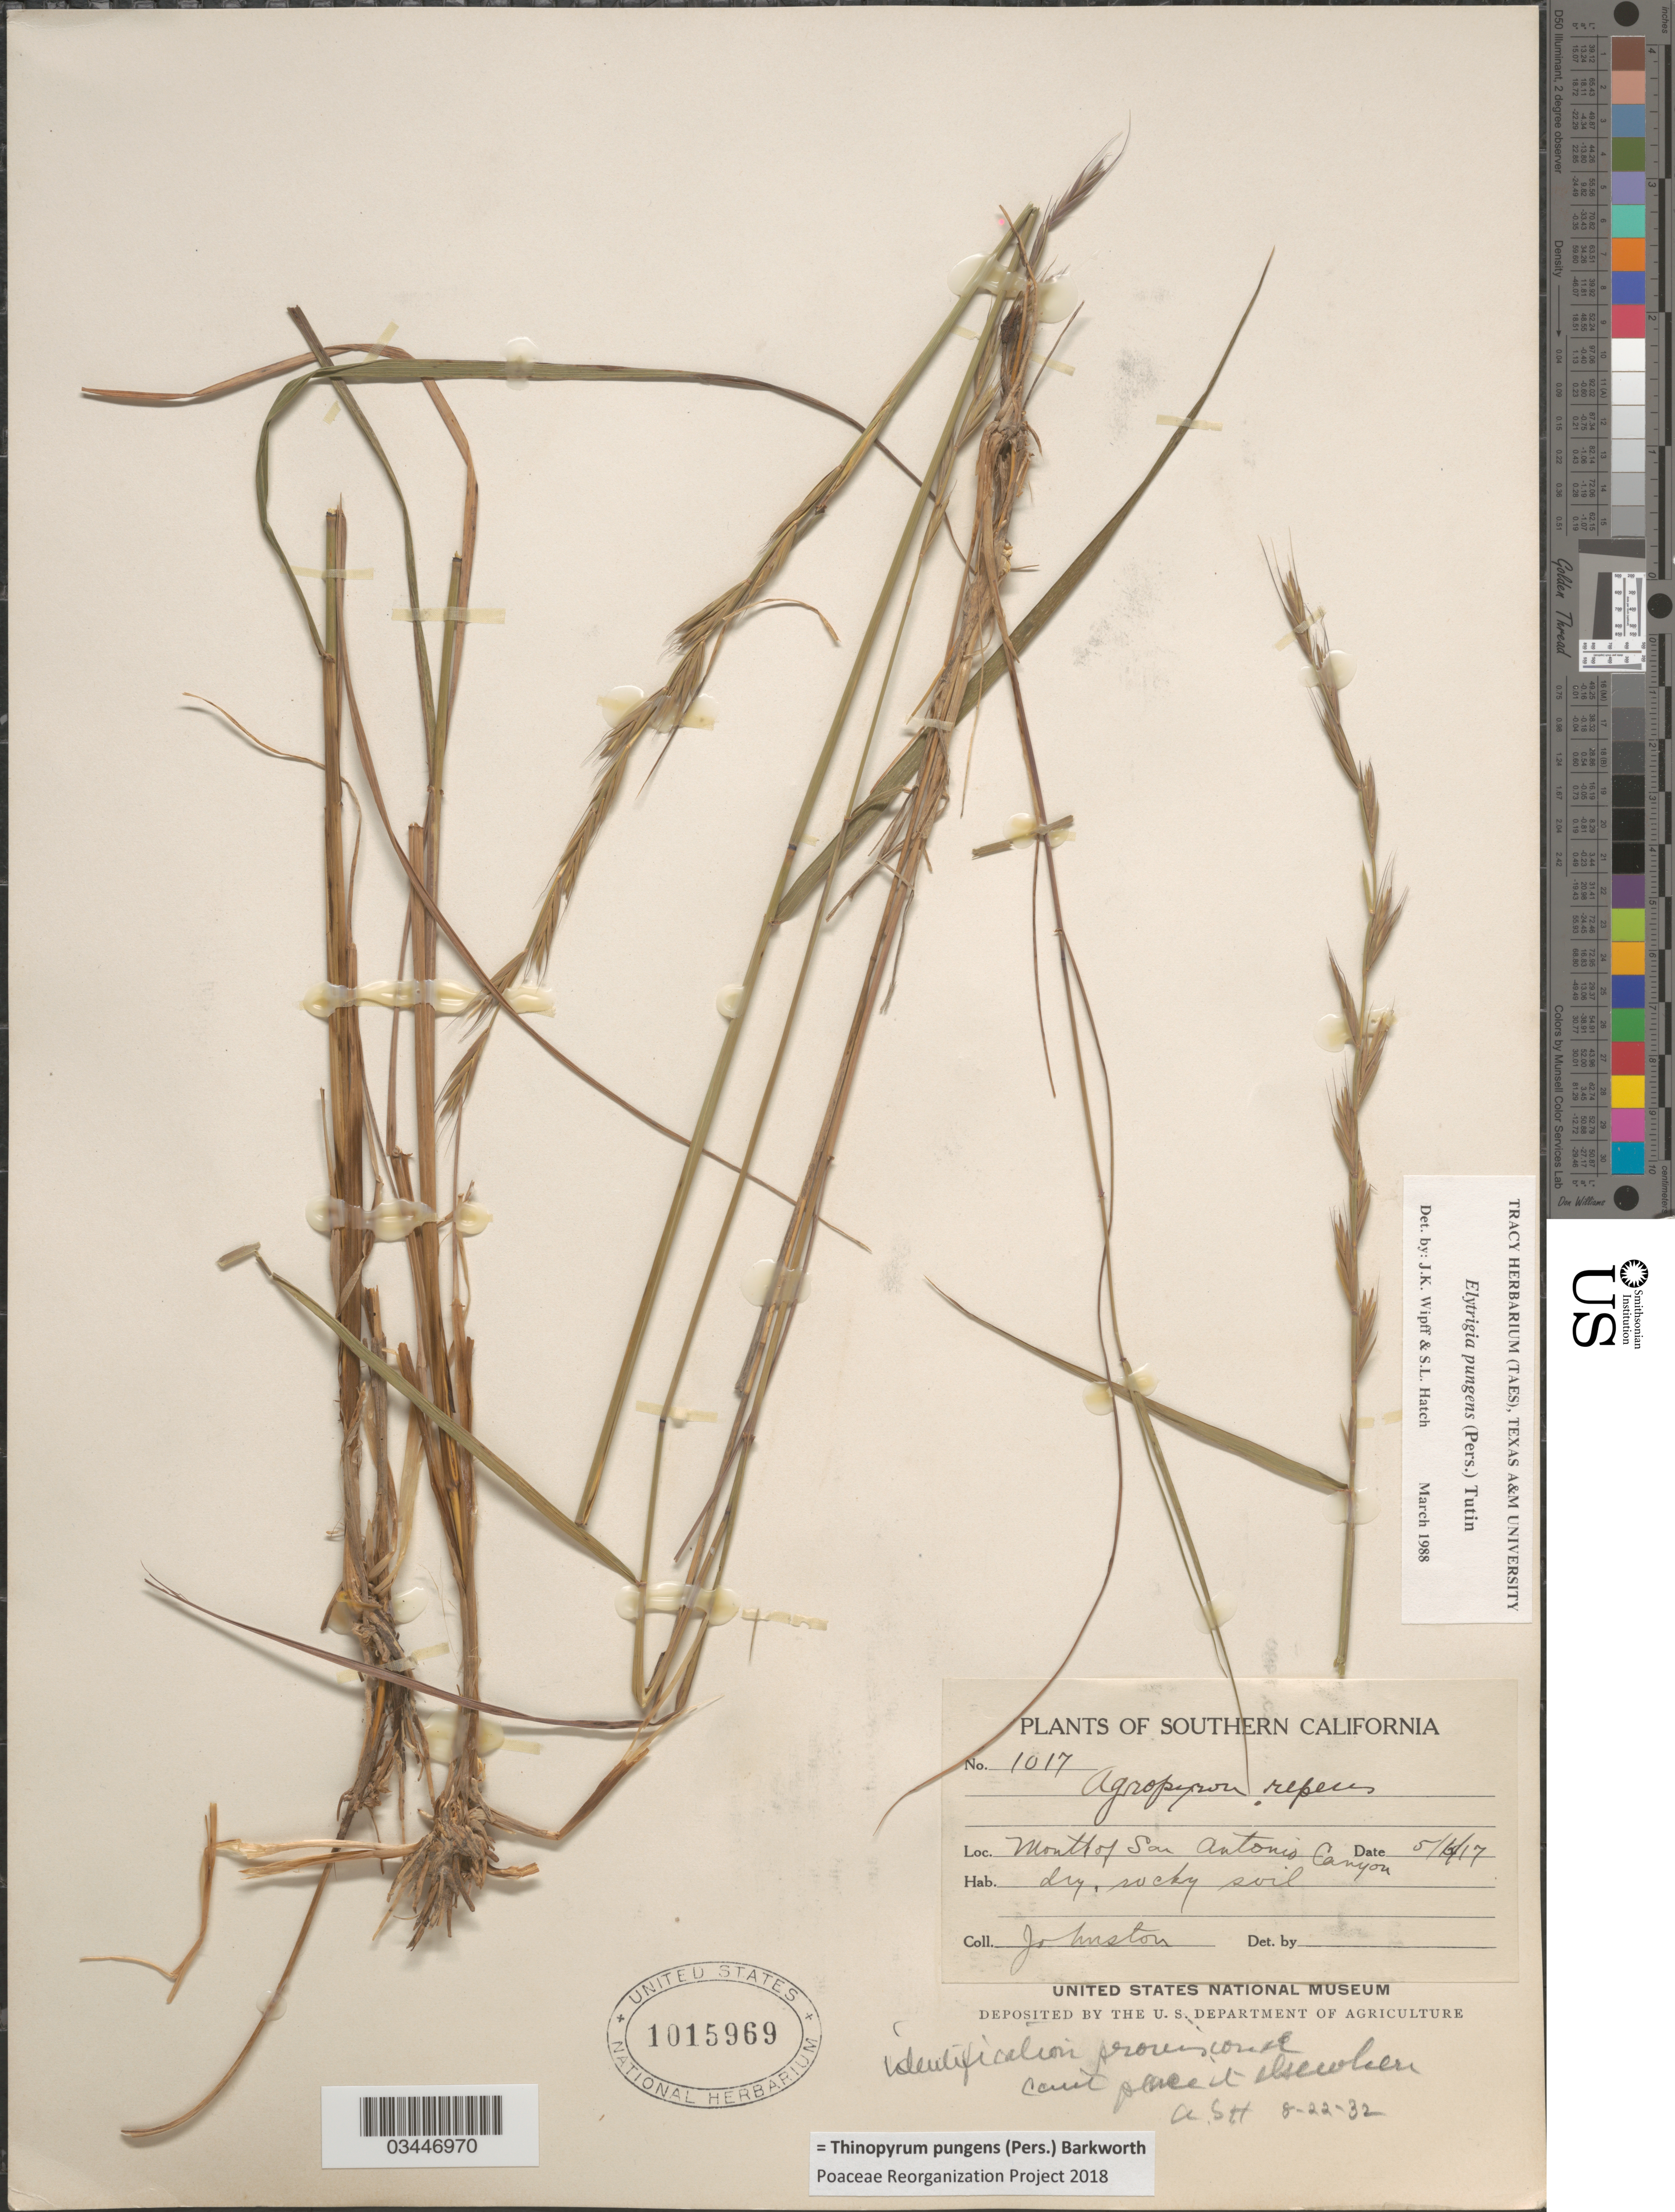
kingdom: Plantae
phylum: Tracheophyta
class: Liliopsida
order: Poales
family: Poaceae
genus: Thinopyrum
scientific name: Thinopyrum pungens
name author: (Pers.) Barkworth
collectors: Johnston, --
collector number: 1017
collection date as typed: Transcribed d/m/y: 1/5/17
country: United States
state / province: California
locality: Southern California. Mouth of San Antonio Canyon. Dry, rocky soil.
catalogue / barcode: US 1015969